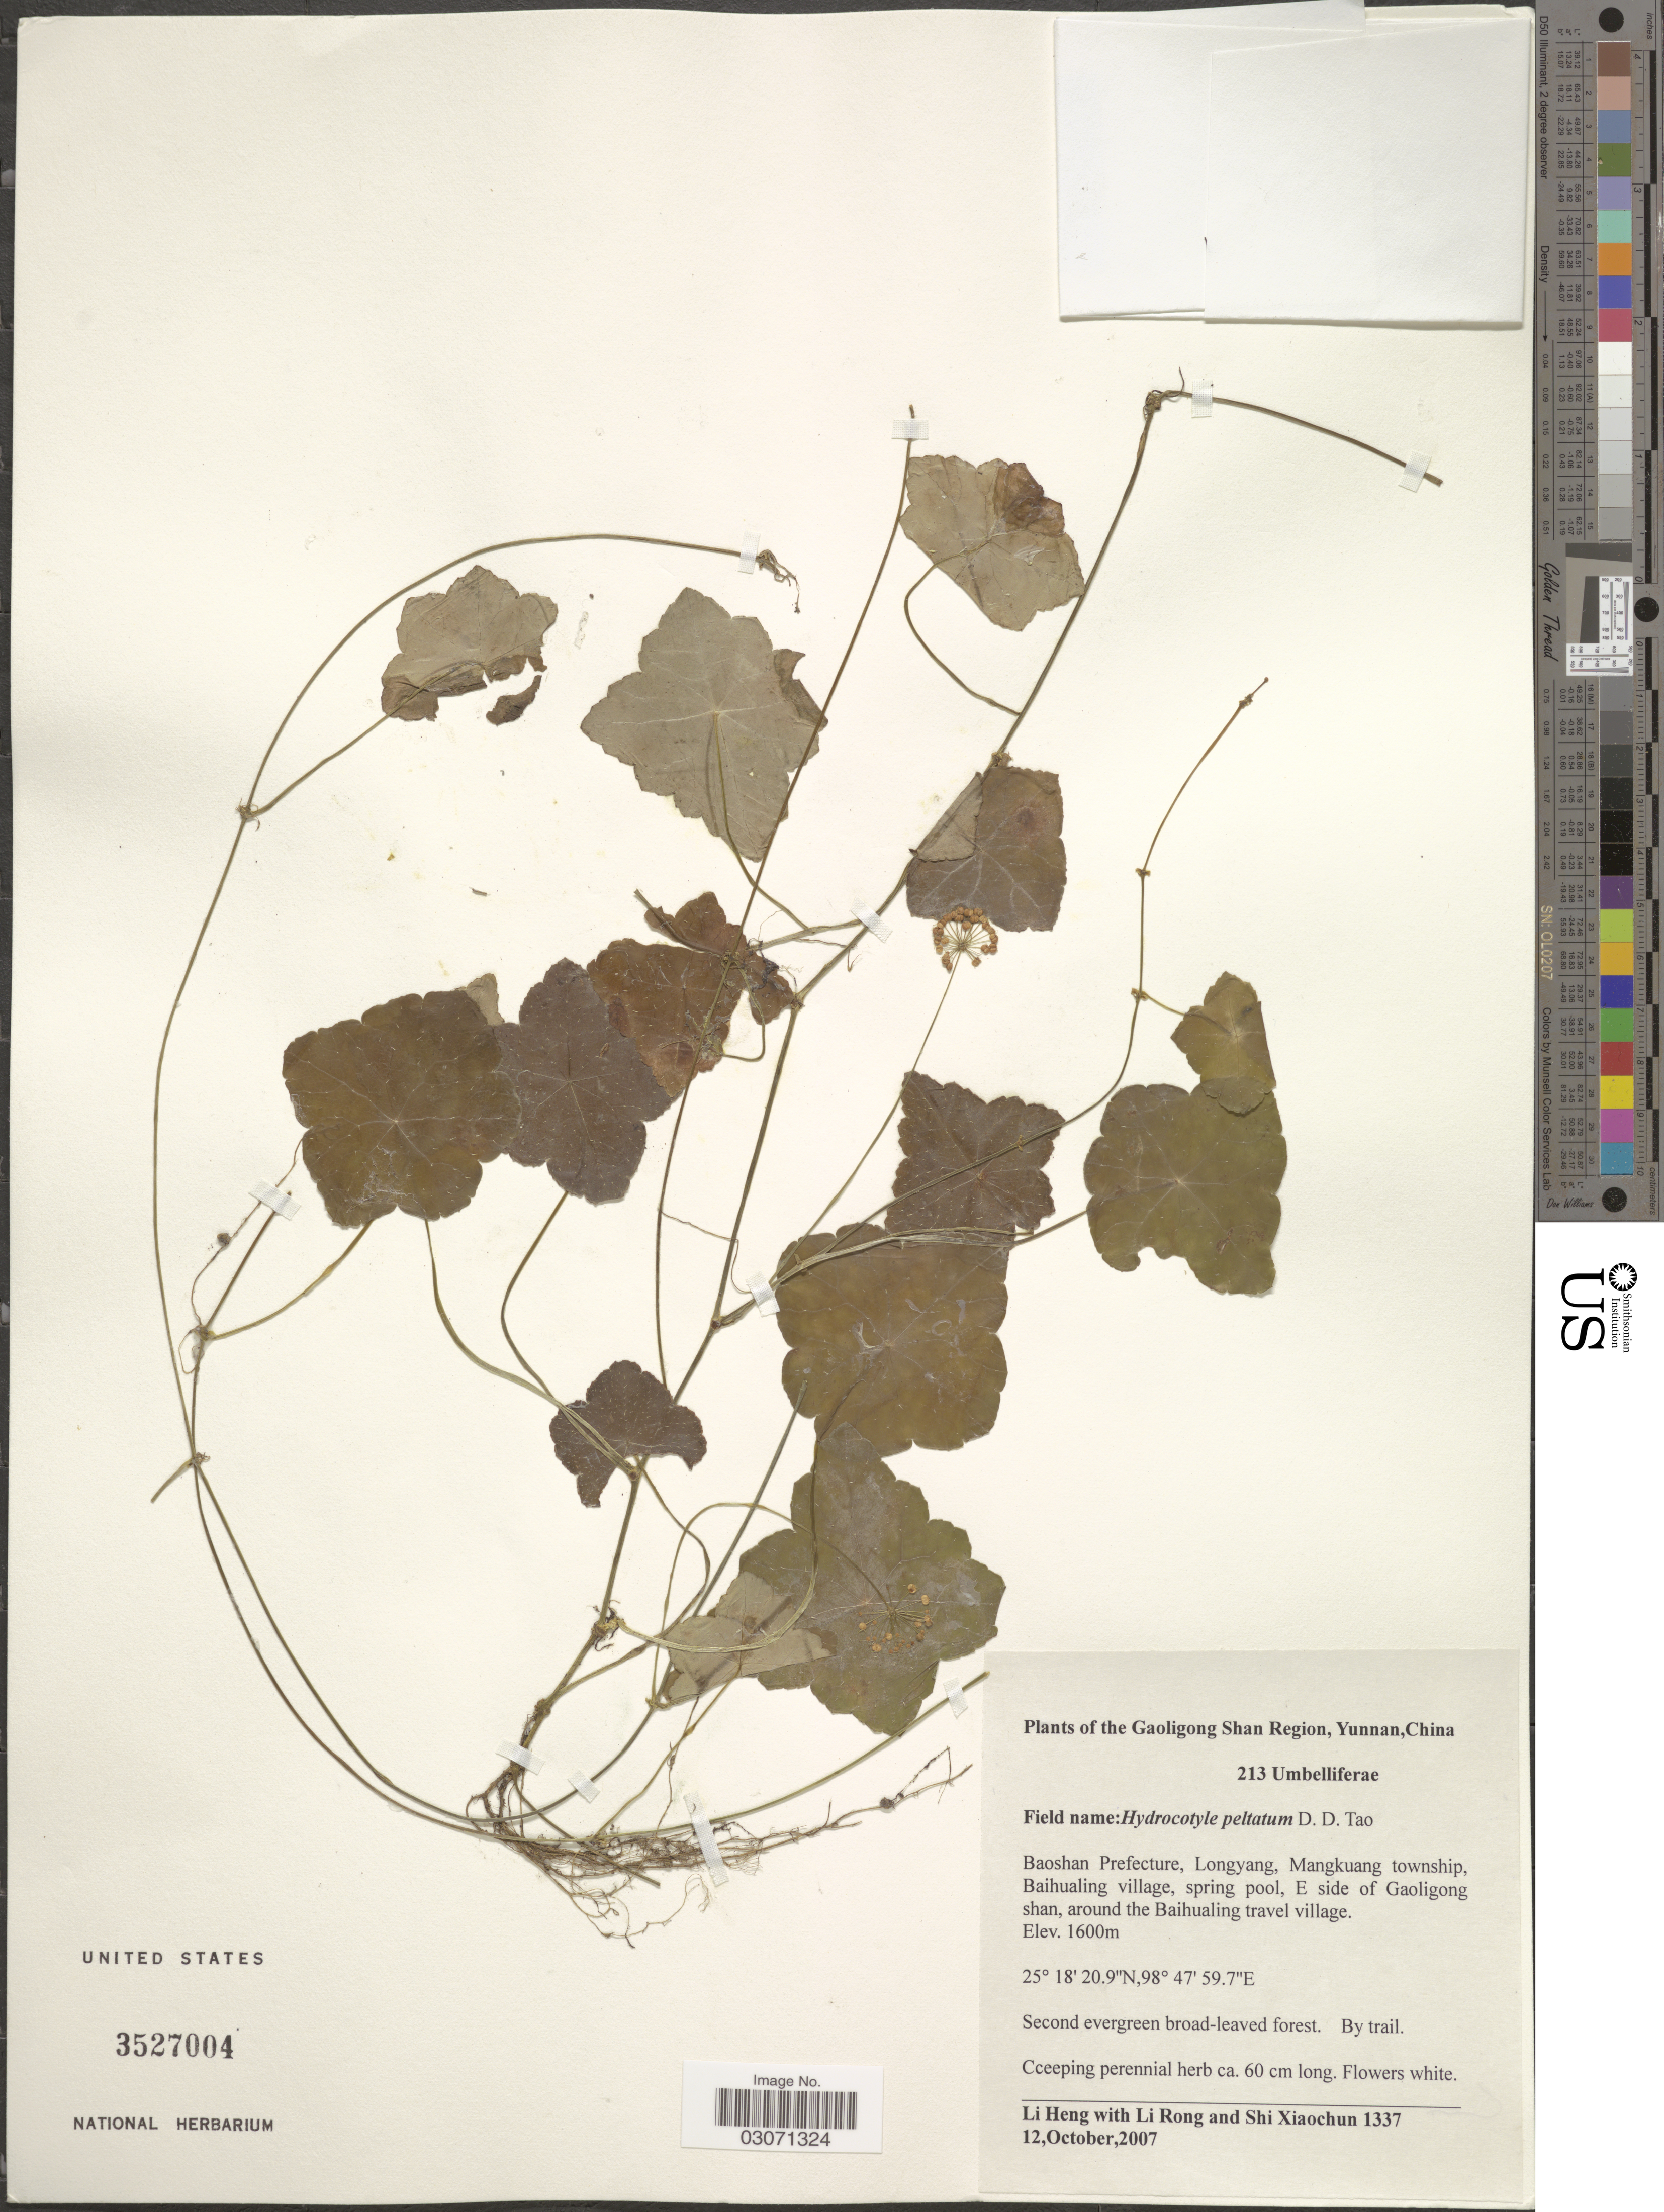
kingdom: Plantae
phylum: Tracheophyta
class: Magnoliopsida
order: Apiales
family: Araliaceae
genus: Hydrocotyle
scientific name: Hydrocotyle peltata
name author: Salisb.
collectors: L. Heng, L. Rong & S. Xiaochun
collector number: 1337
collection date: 2007-10-12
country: China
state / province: Yunnan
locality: The Gaoligong Shan Region. Baoshan Prefecture, Longyang, Mangkuang township, Baihualing village, spring fool, E side of Gaoligong shan, around the Baihualing travel village.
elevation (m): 1600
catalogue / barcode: US 3527004